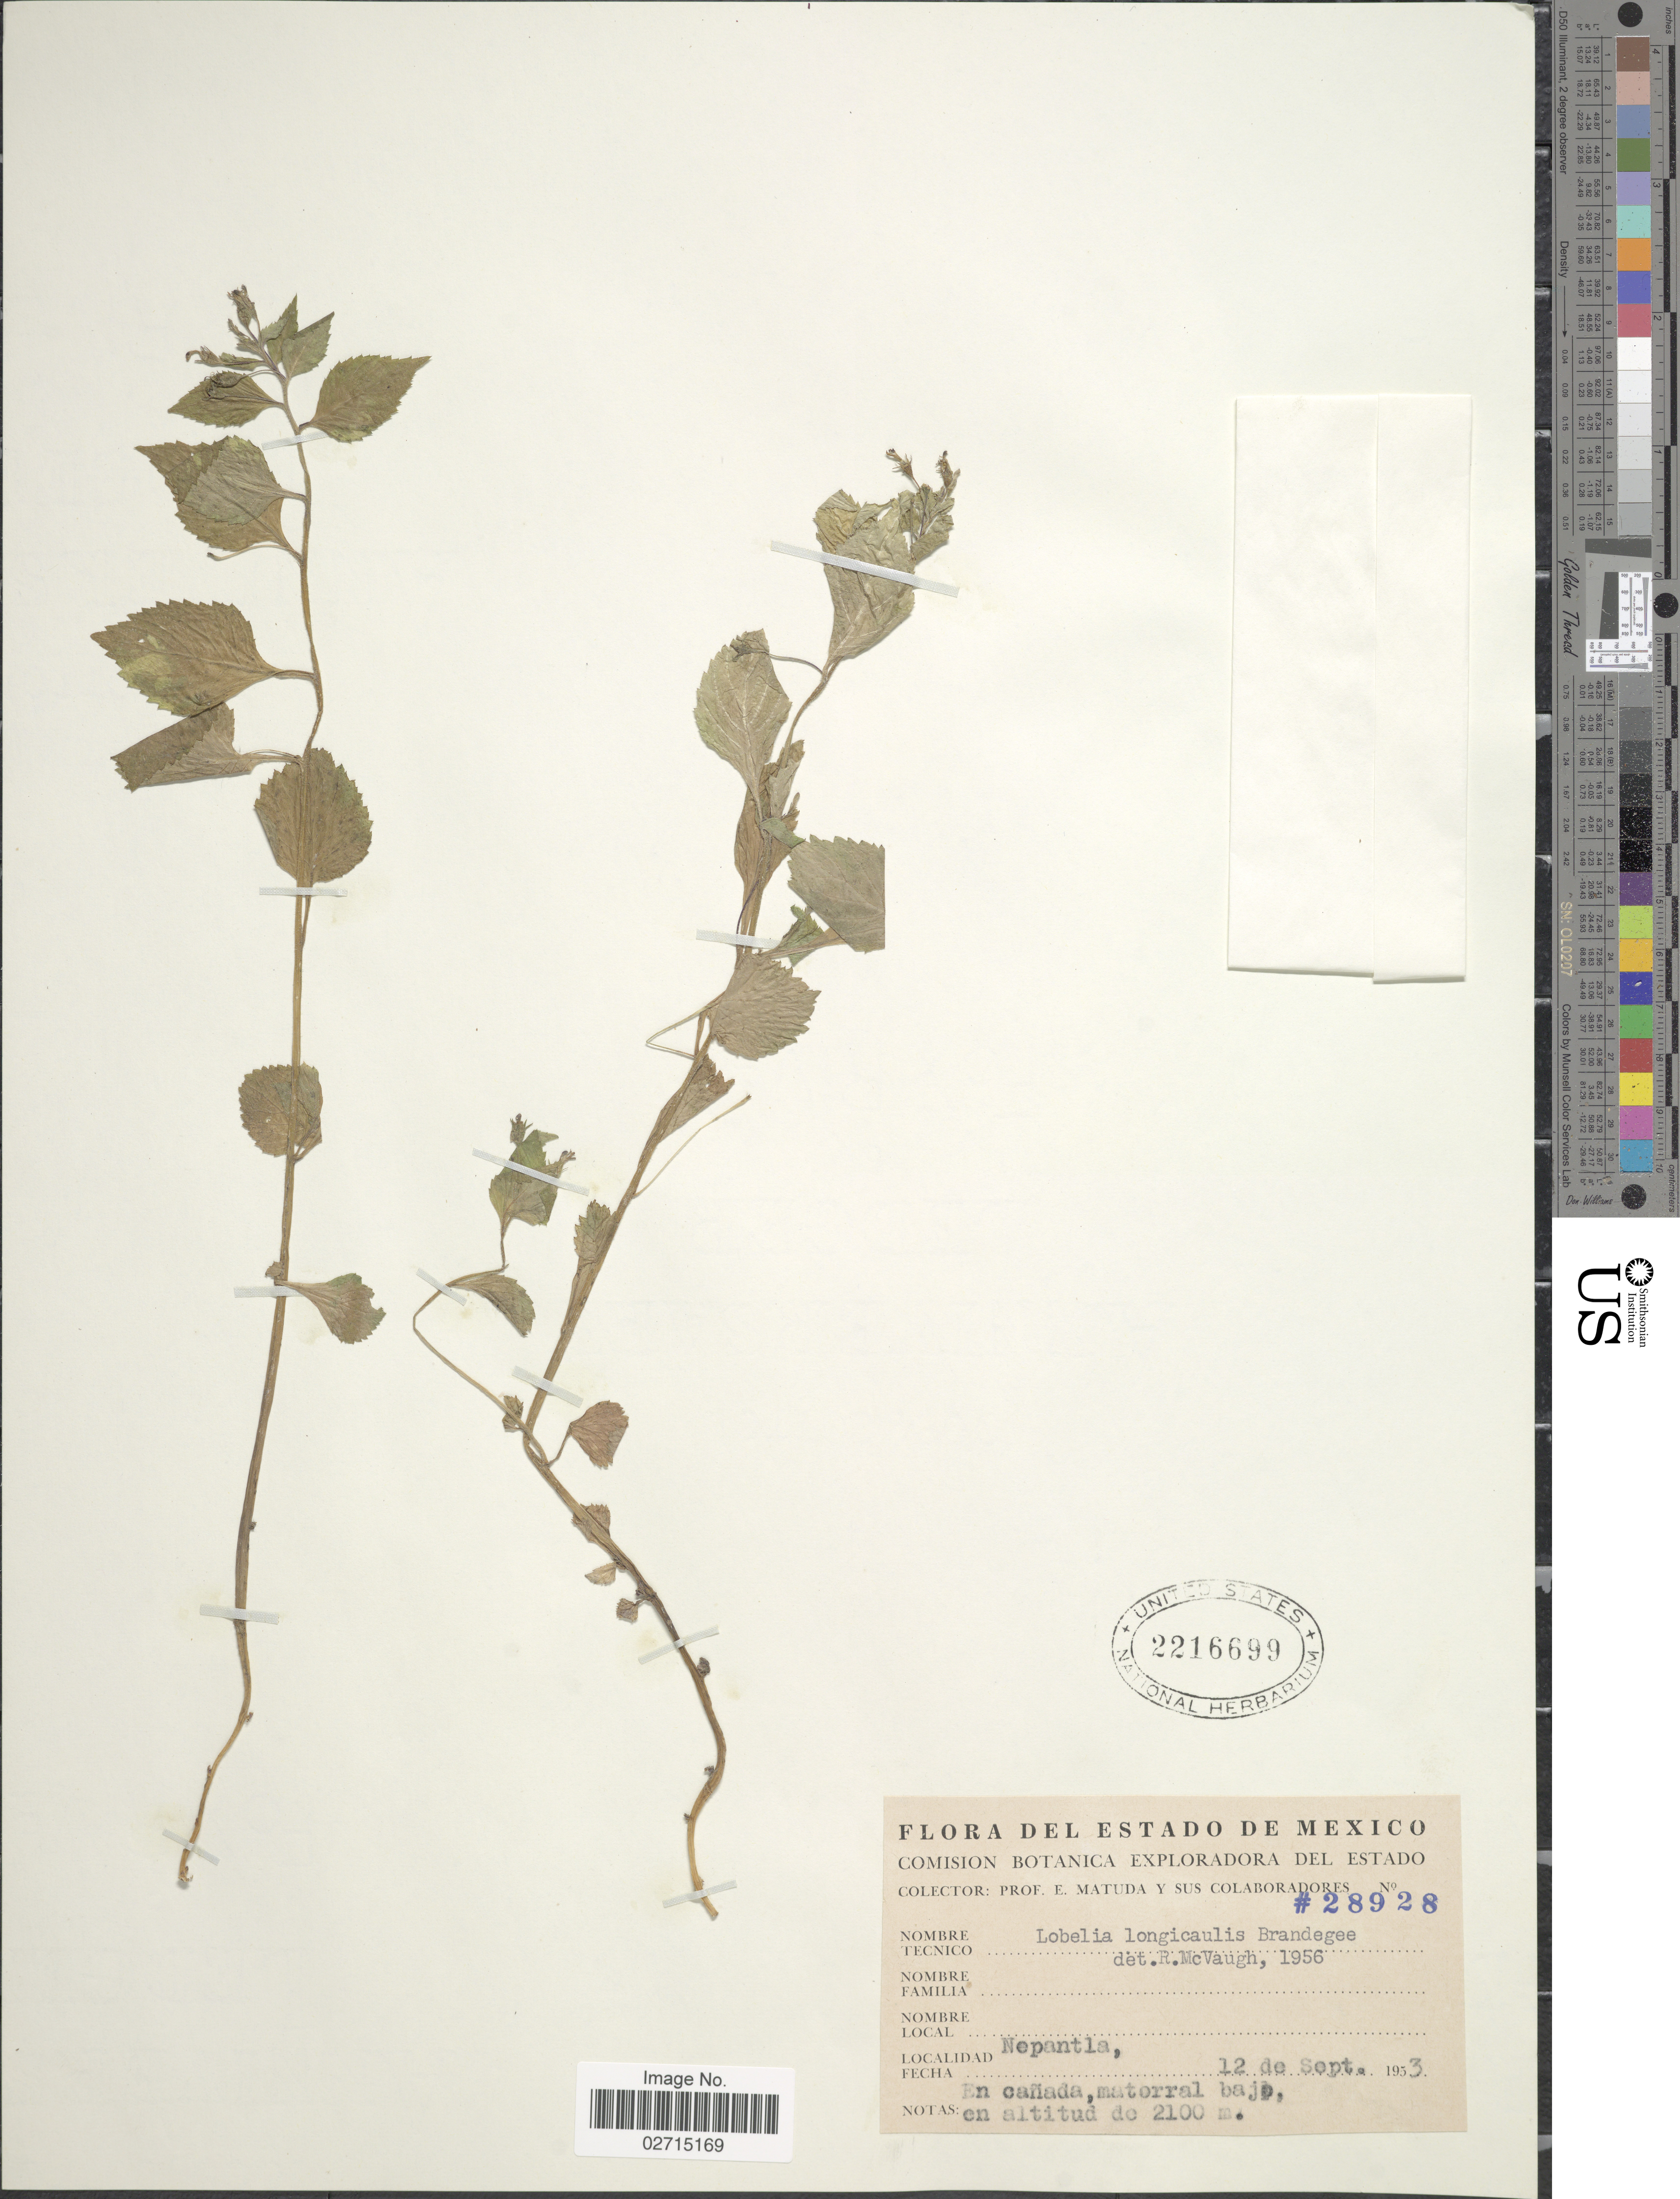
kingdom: Plantae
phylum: Tracheophyta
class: Magnoliopsida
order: Asterales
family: Campanulaceae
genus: Lobelia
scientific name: Lobelia longicaulis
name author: Brandegee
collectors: E. Matuda & et al.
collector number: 28928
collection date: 1953-09-12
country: Mexico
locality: Nepantla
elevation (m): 2100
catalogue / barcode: US 2216699